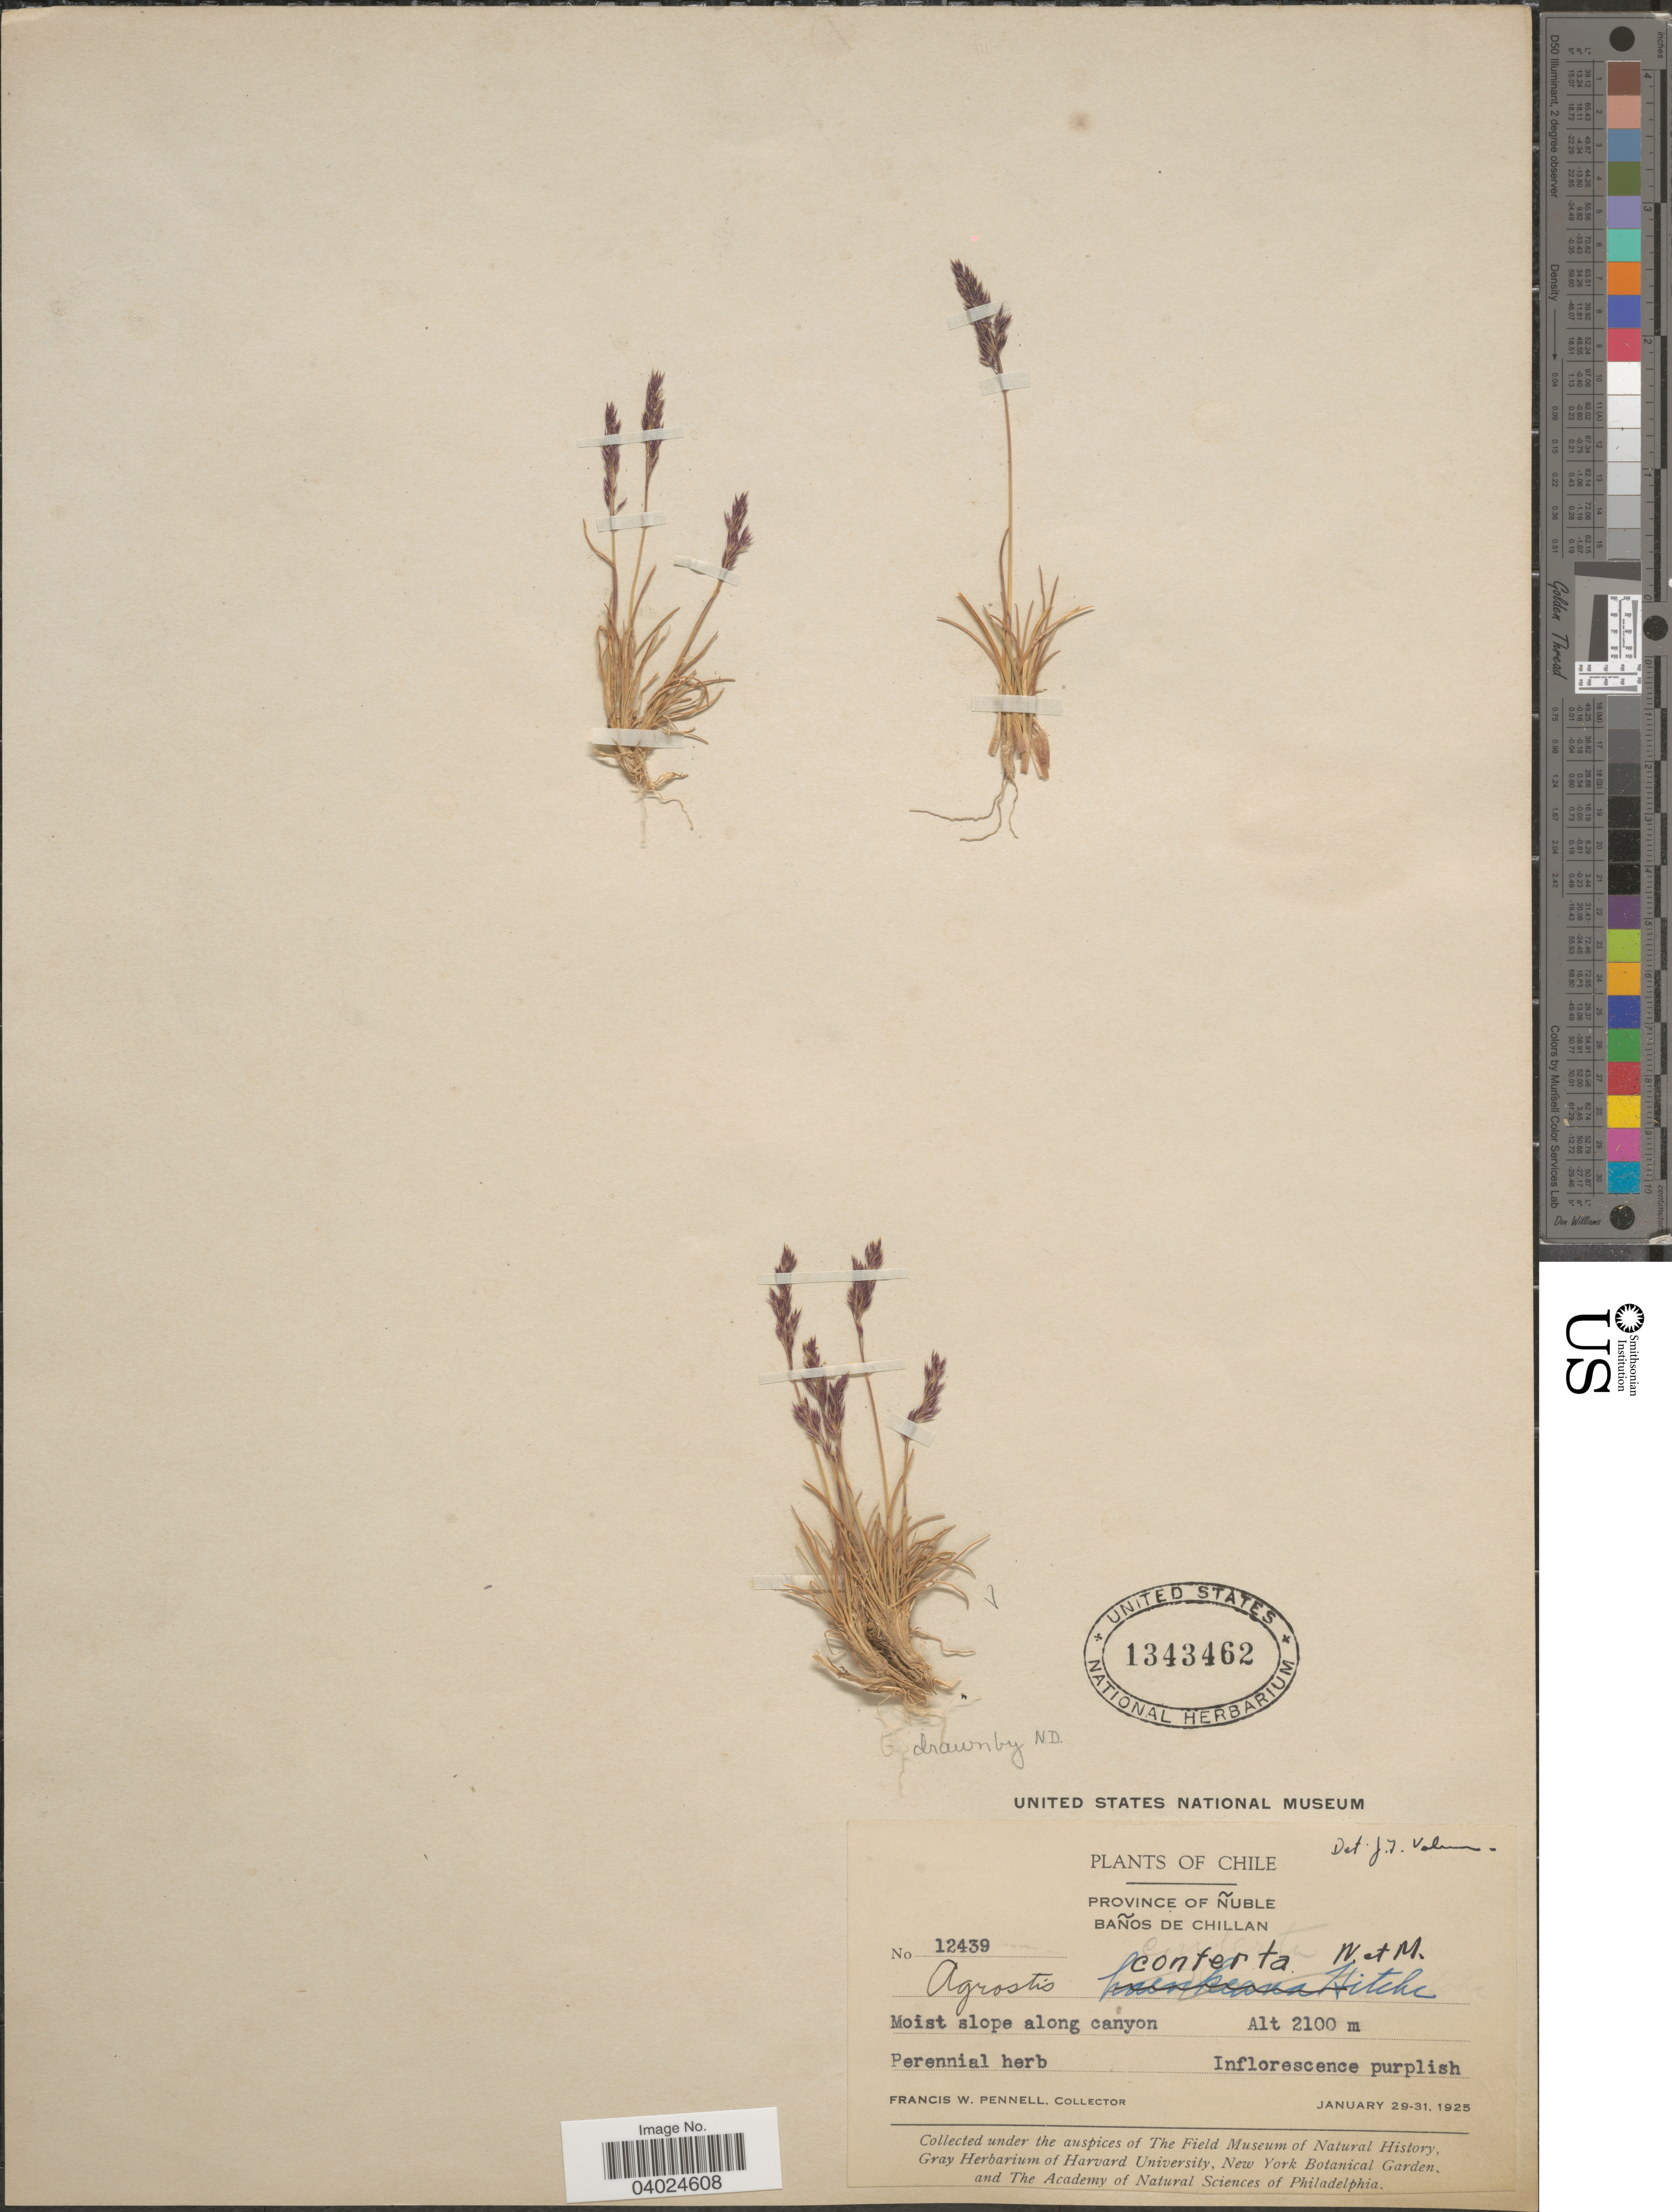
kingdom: Plantae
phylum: Tracheophyta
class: Liliopsida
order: Poales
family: Poaceae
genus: Agrostis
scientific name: Agrostis meyenii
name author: Trin.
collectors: F. W. Pennell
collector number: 12439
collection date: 1925-01-29/1928-01-31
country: Chile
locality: Province of Ñuble. Baños de Chillan. Moist slope along canyon.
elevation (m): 2100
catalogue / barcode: US 1343462